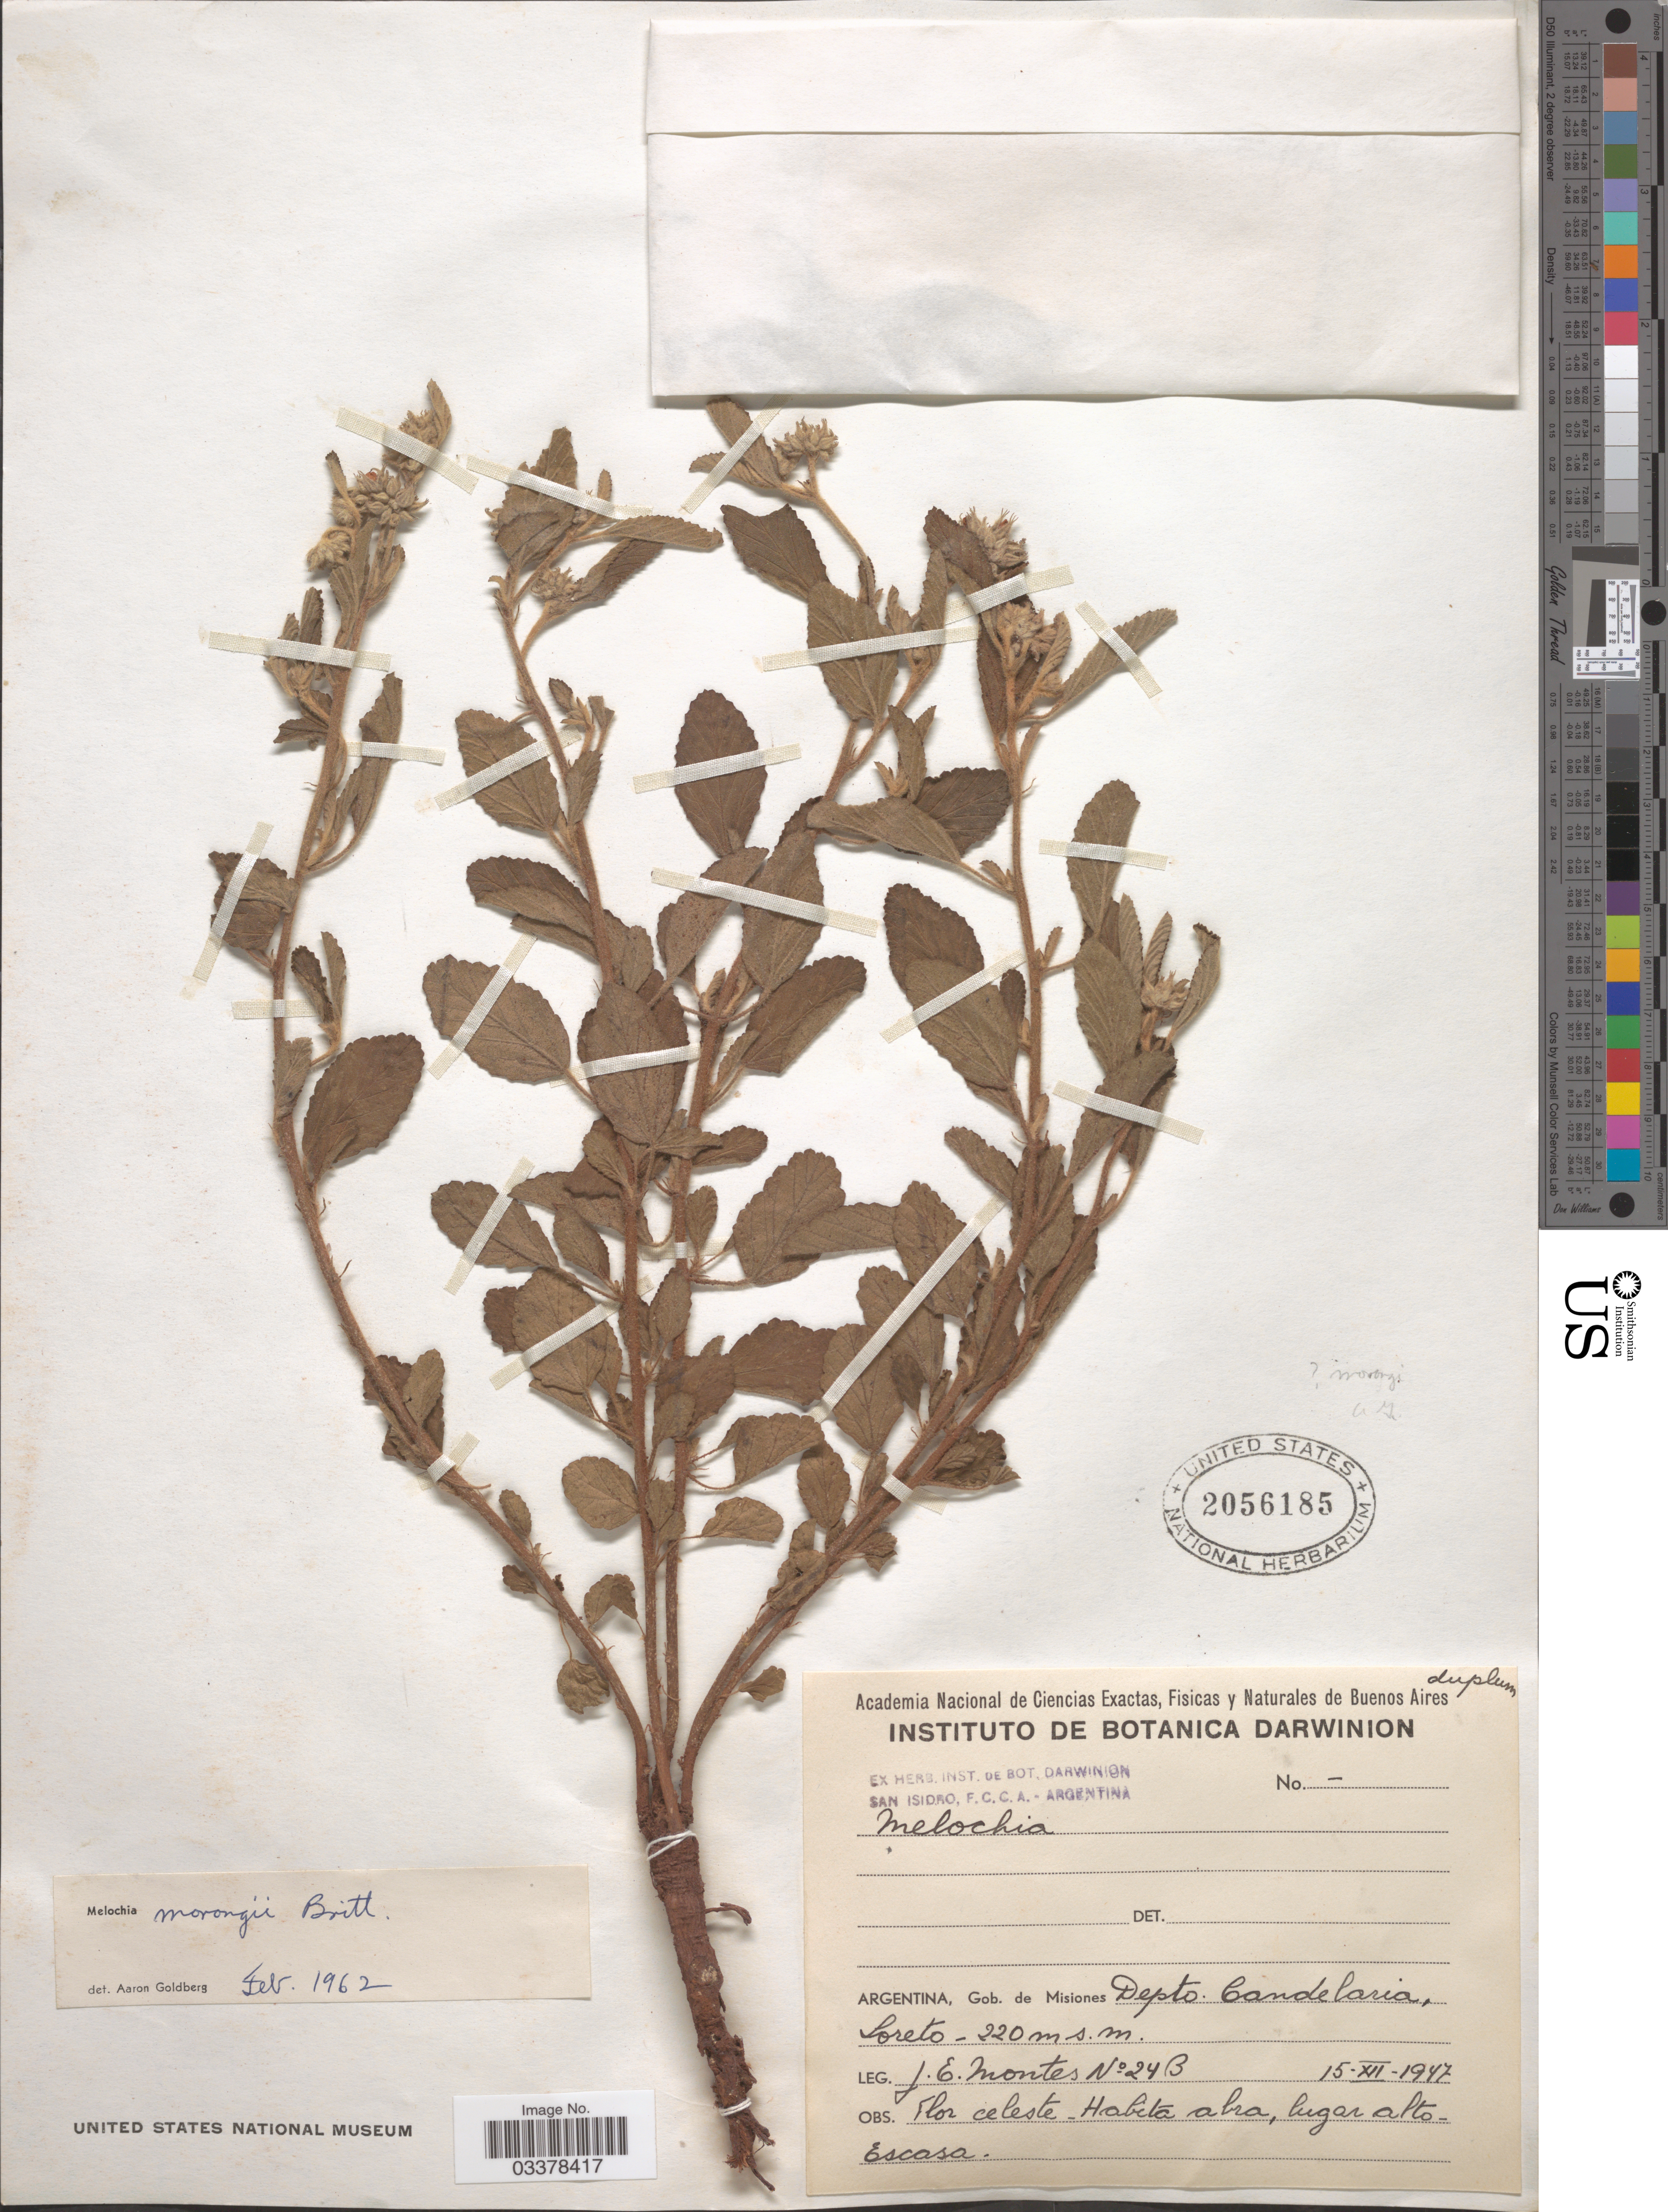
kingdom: Plantae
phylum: Tracheophyta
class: Magnoliopsida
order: Malvales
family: Malvaceae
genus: Melochia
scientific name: Melochia morongii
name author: Britton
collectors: J. E. Montes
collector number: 24B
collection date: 1947-12-15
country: Argentina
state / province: Misiones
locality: Gob. de Misiones Depto. Candelaria, Loreto.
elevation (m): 220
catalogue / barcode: US 2056185